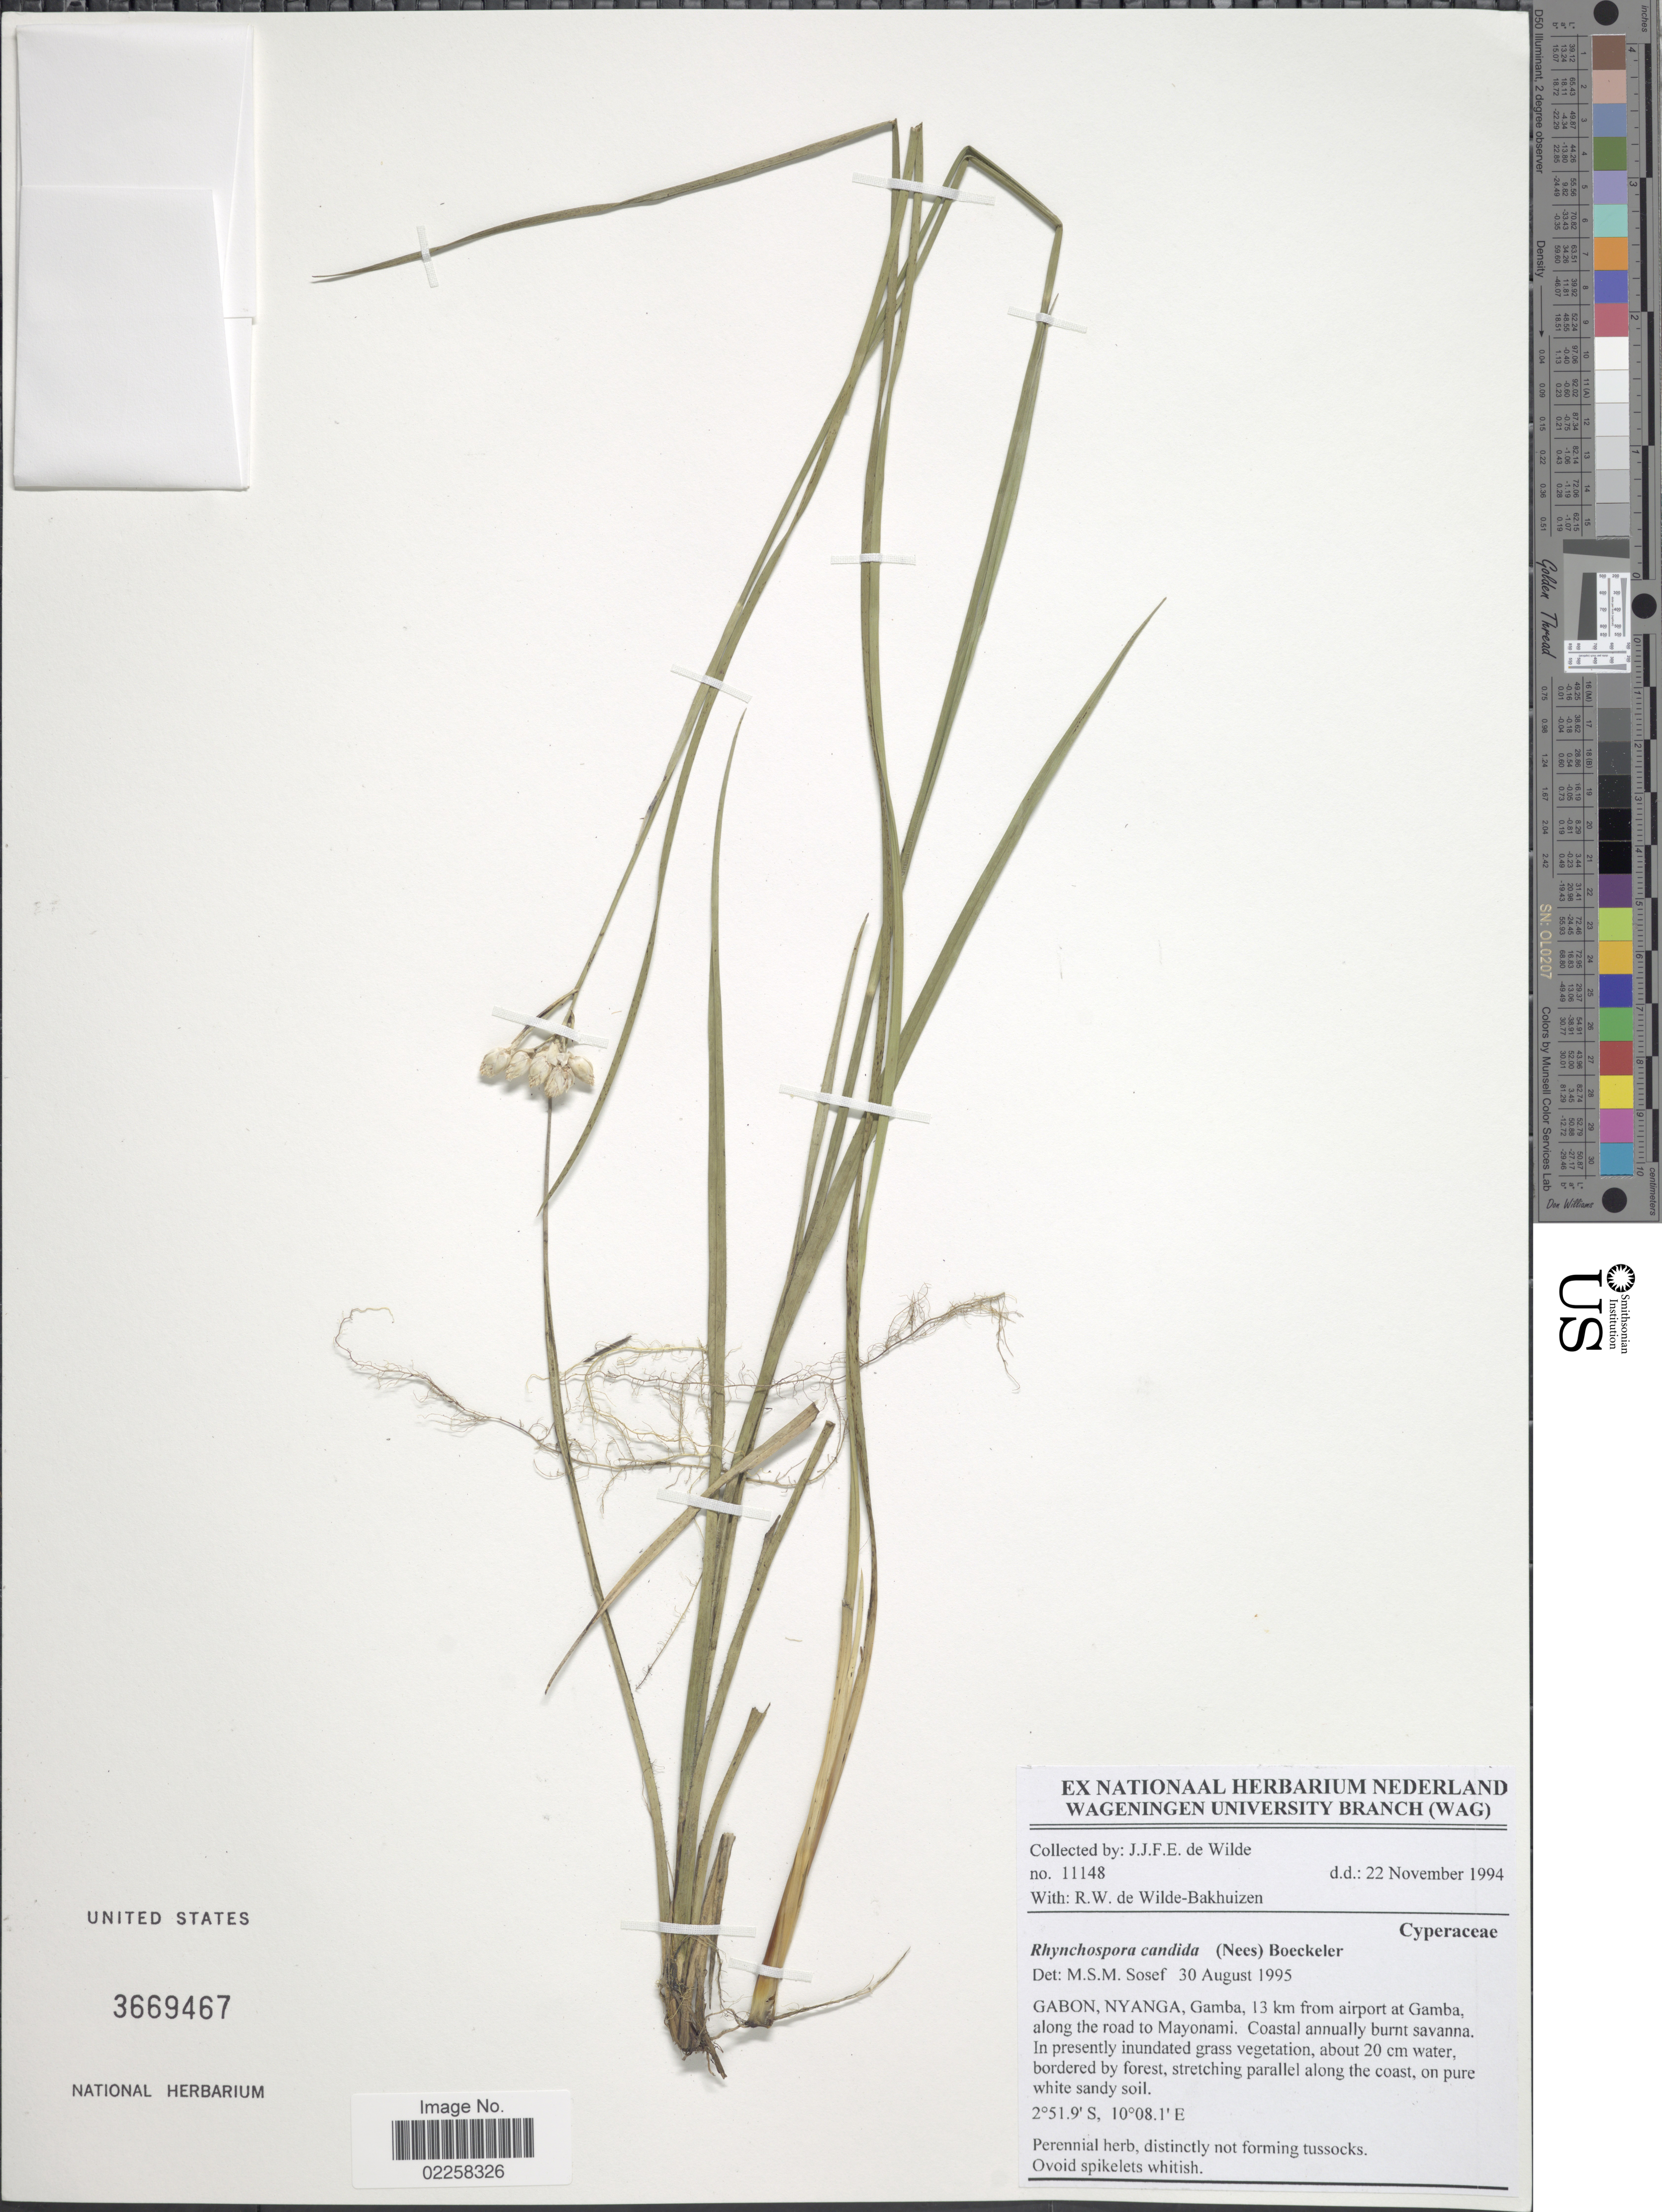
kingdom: Plantae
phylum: Tracheophyta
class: Liliopsida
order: Poales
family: Cyperaceae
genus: Rhynchospora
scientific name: Rhynchospora candida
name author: (Nees) Boeckeler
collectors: J.J. de Wilde & R. Wilde-Bakhuizen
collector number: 11148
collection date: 1994-11-22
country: Gabon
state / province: Nyanga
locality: Gamba, 13 km. from airport at Gamba, along the road to Mayonami.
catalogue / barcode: US 3669467